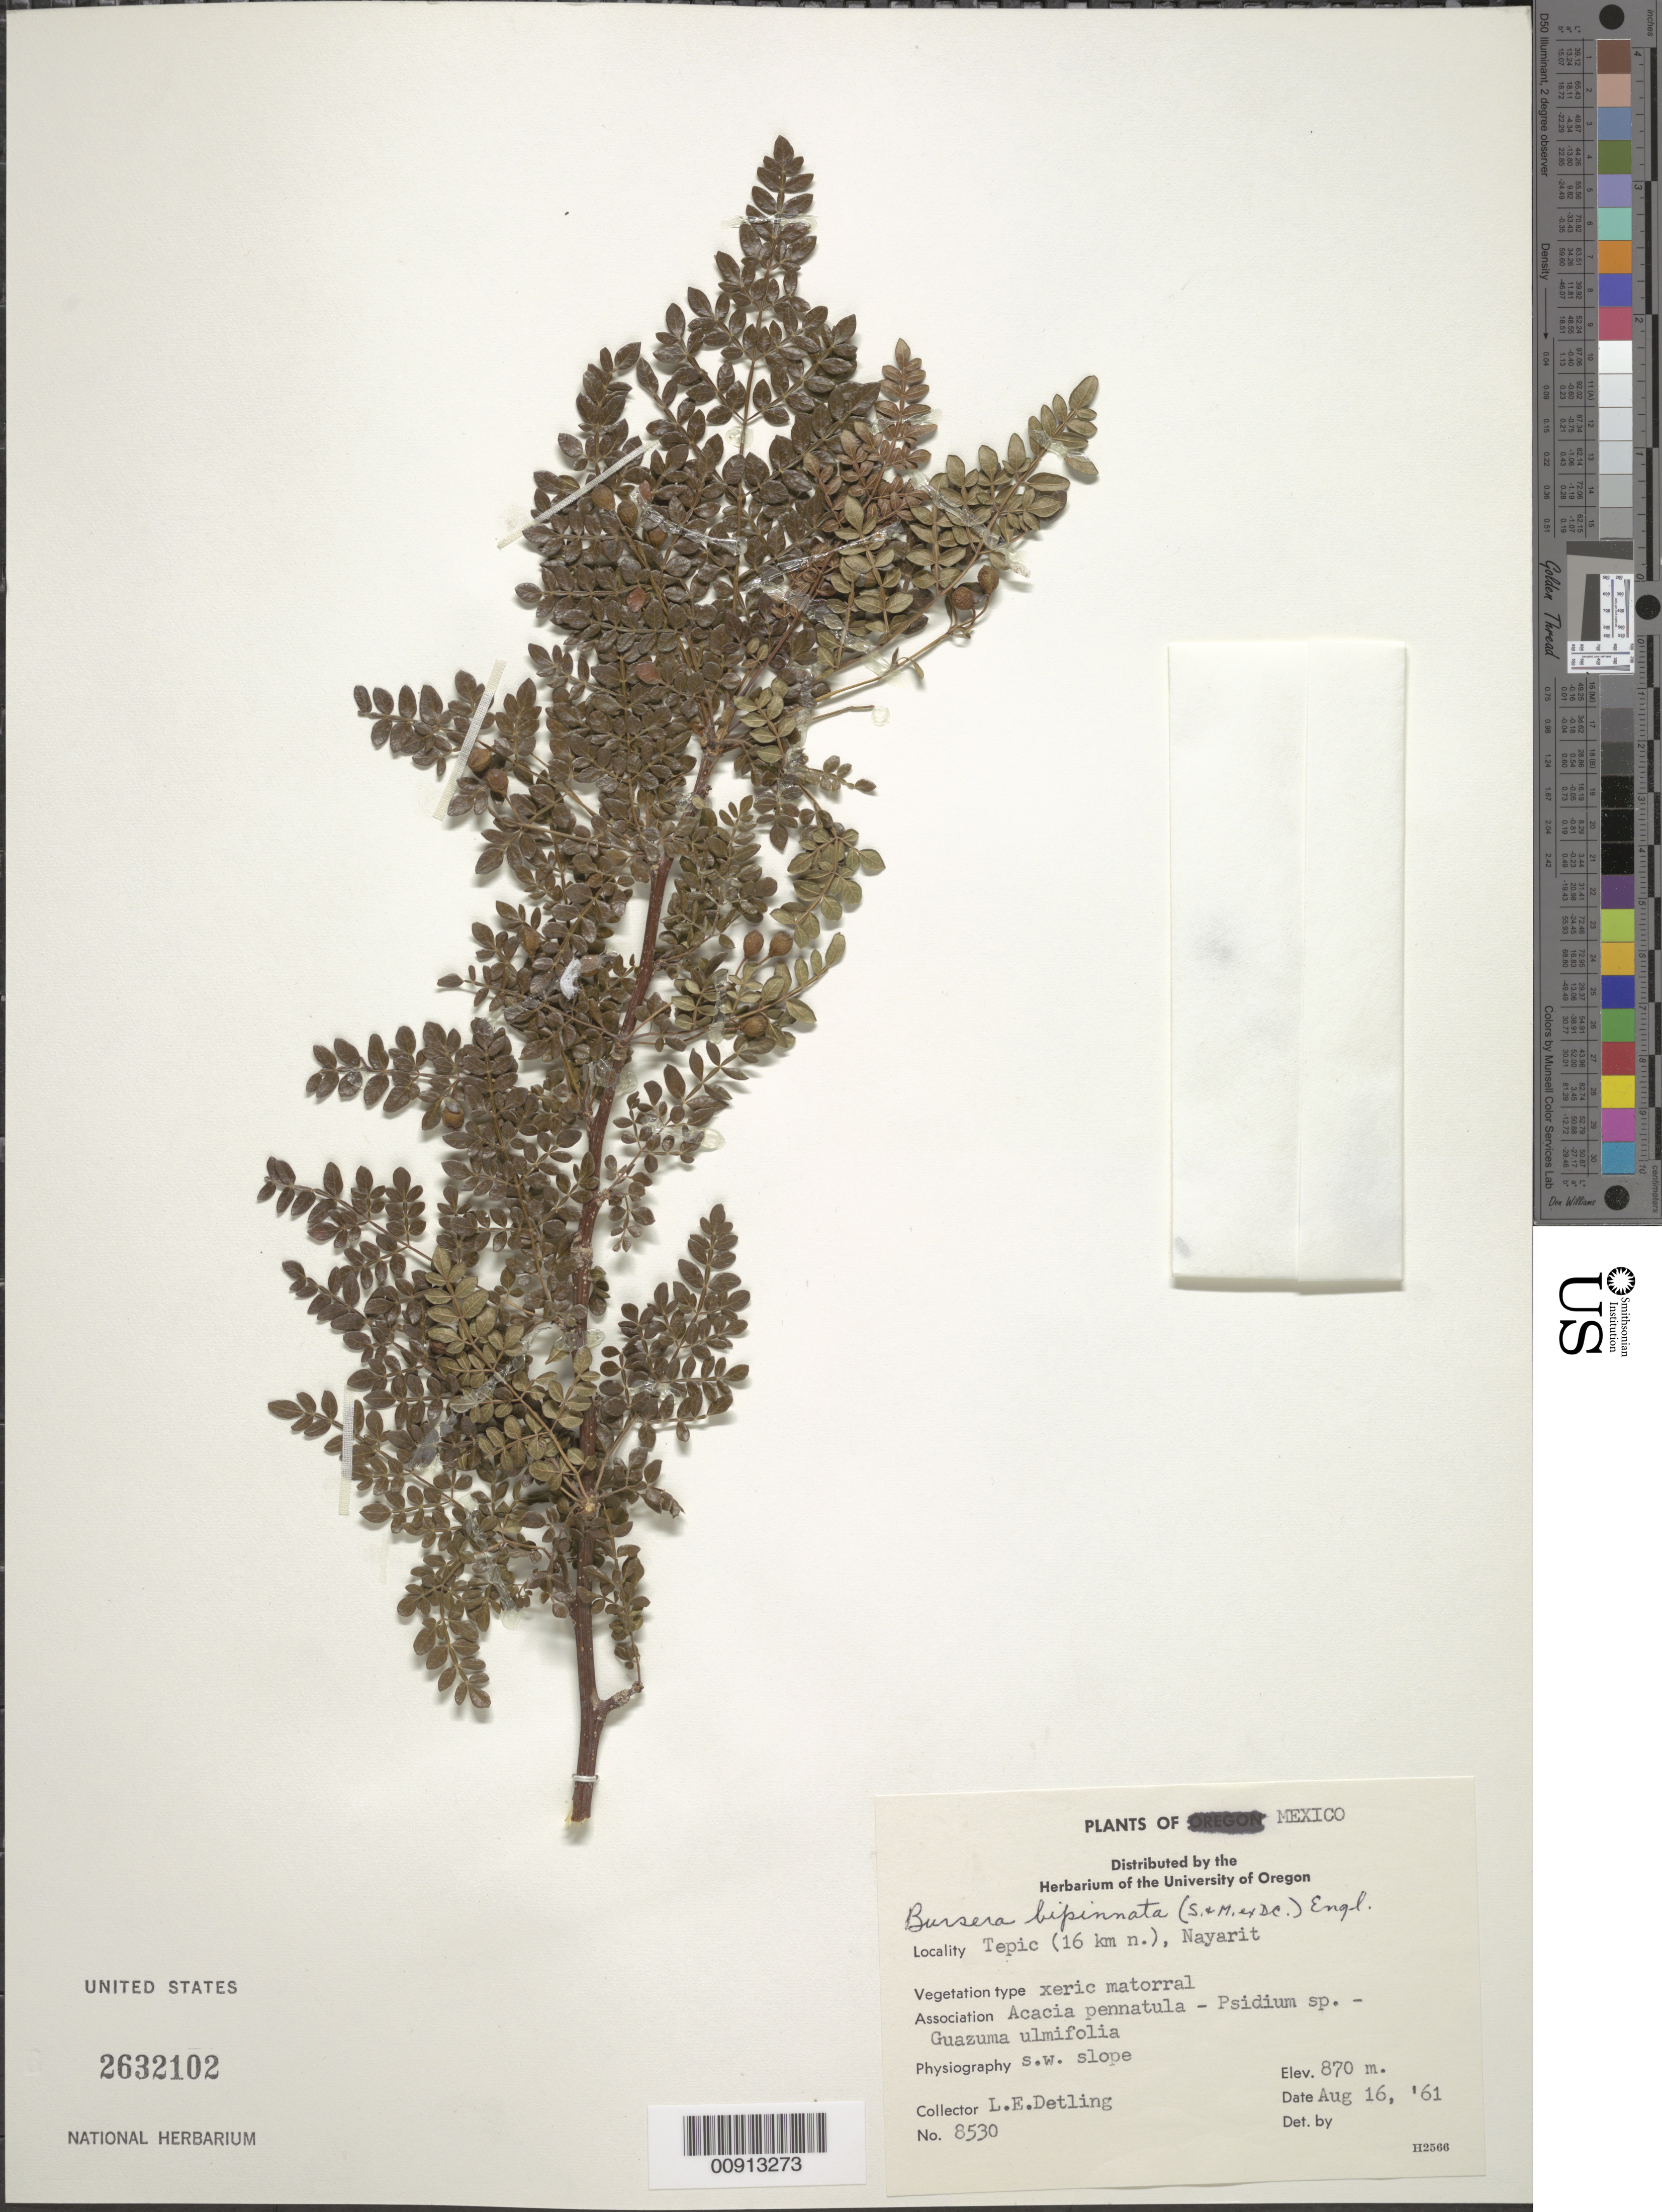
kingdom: Plantae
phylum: Tracheophyta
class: Magnoliopsida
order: Sapindales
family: Burseraceae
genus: Bursera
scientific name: Bursera bipinnata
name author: Engl.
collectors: L. E. Detling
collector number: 8530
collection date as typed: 16 Aug 1961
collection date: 1961-08-16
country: Mexico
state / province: Nayarit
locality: Tepic (16 km N.), Nayarit.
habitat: Xeric matorral. Association: Acacia pennatula - Psidium sp. - Guazuma ulmifolia. Physiography SW slope.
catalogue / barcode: US 2632102